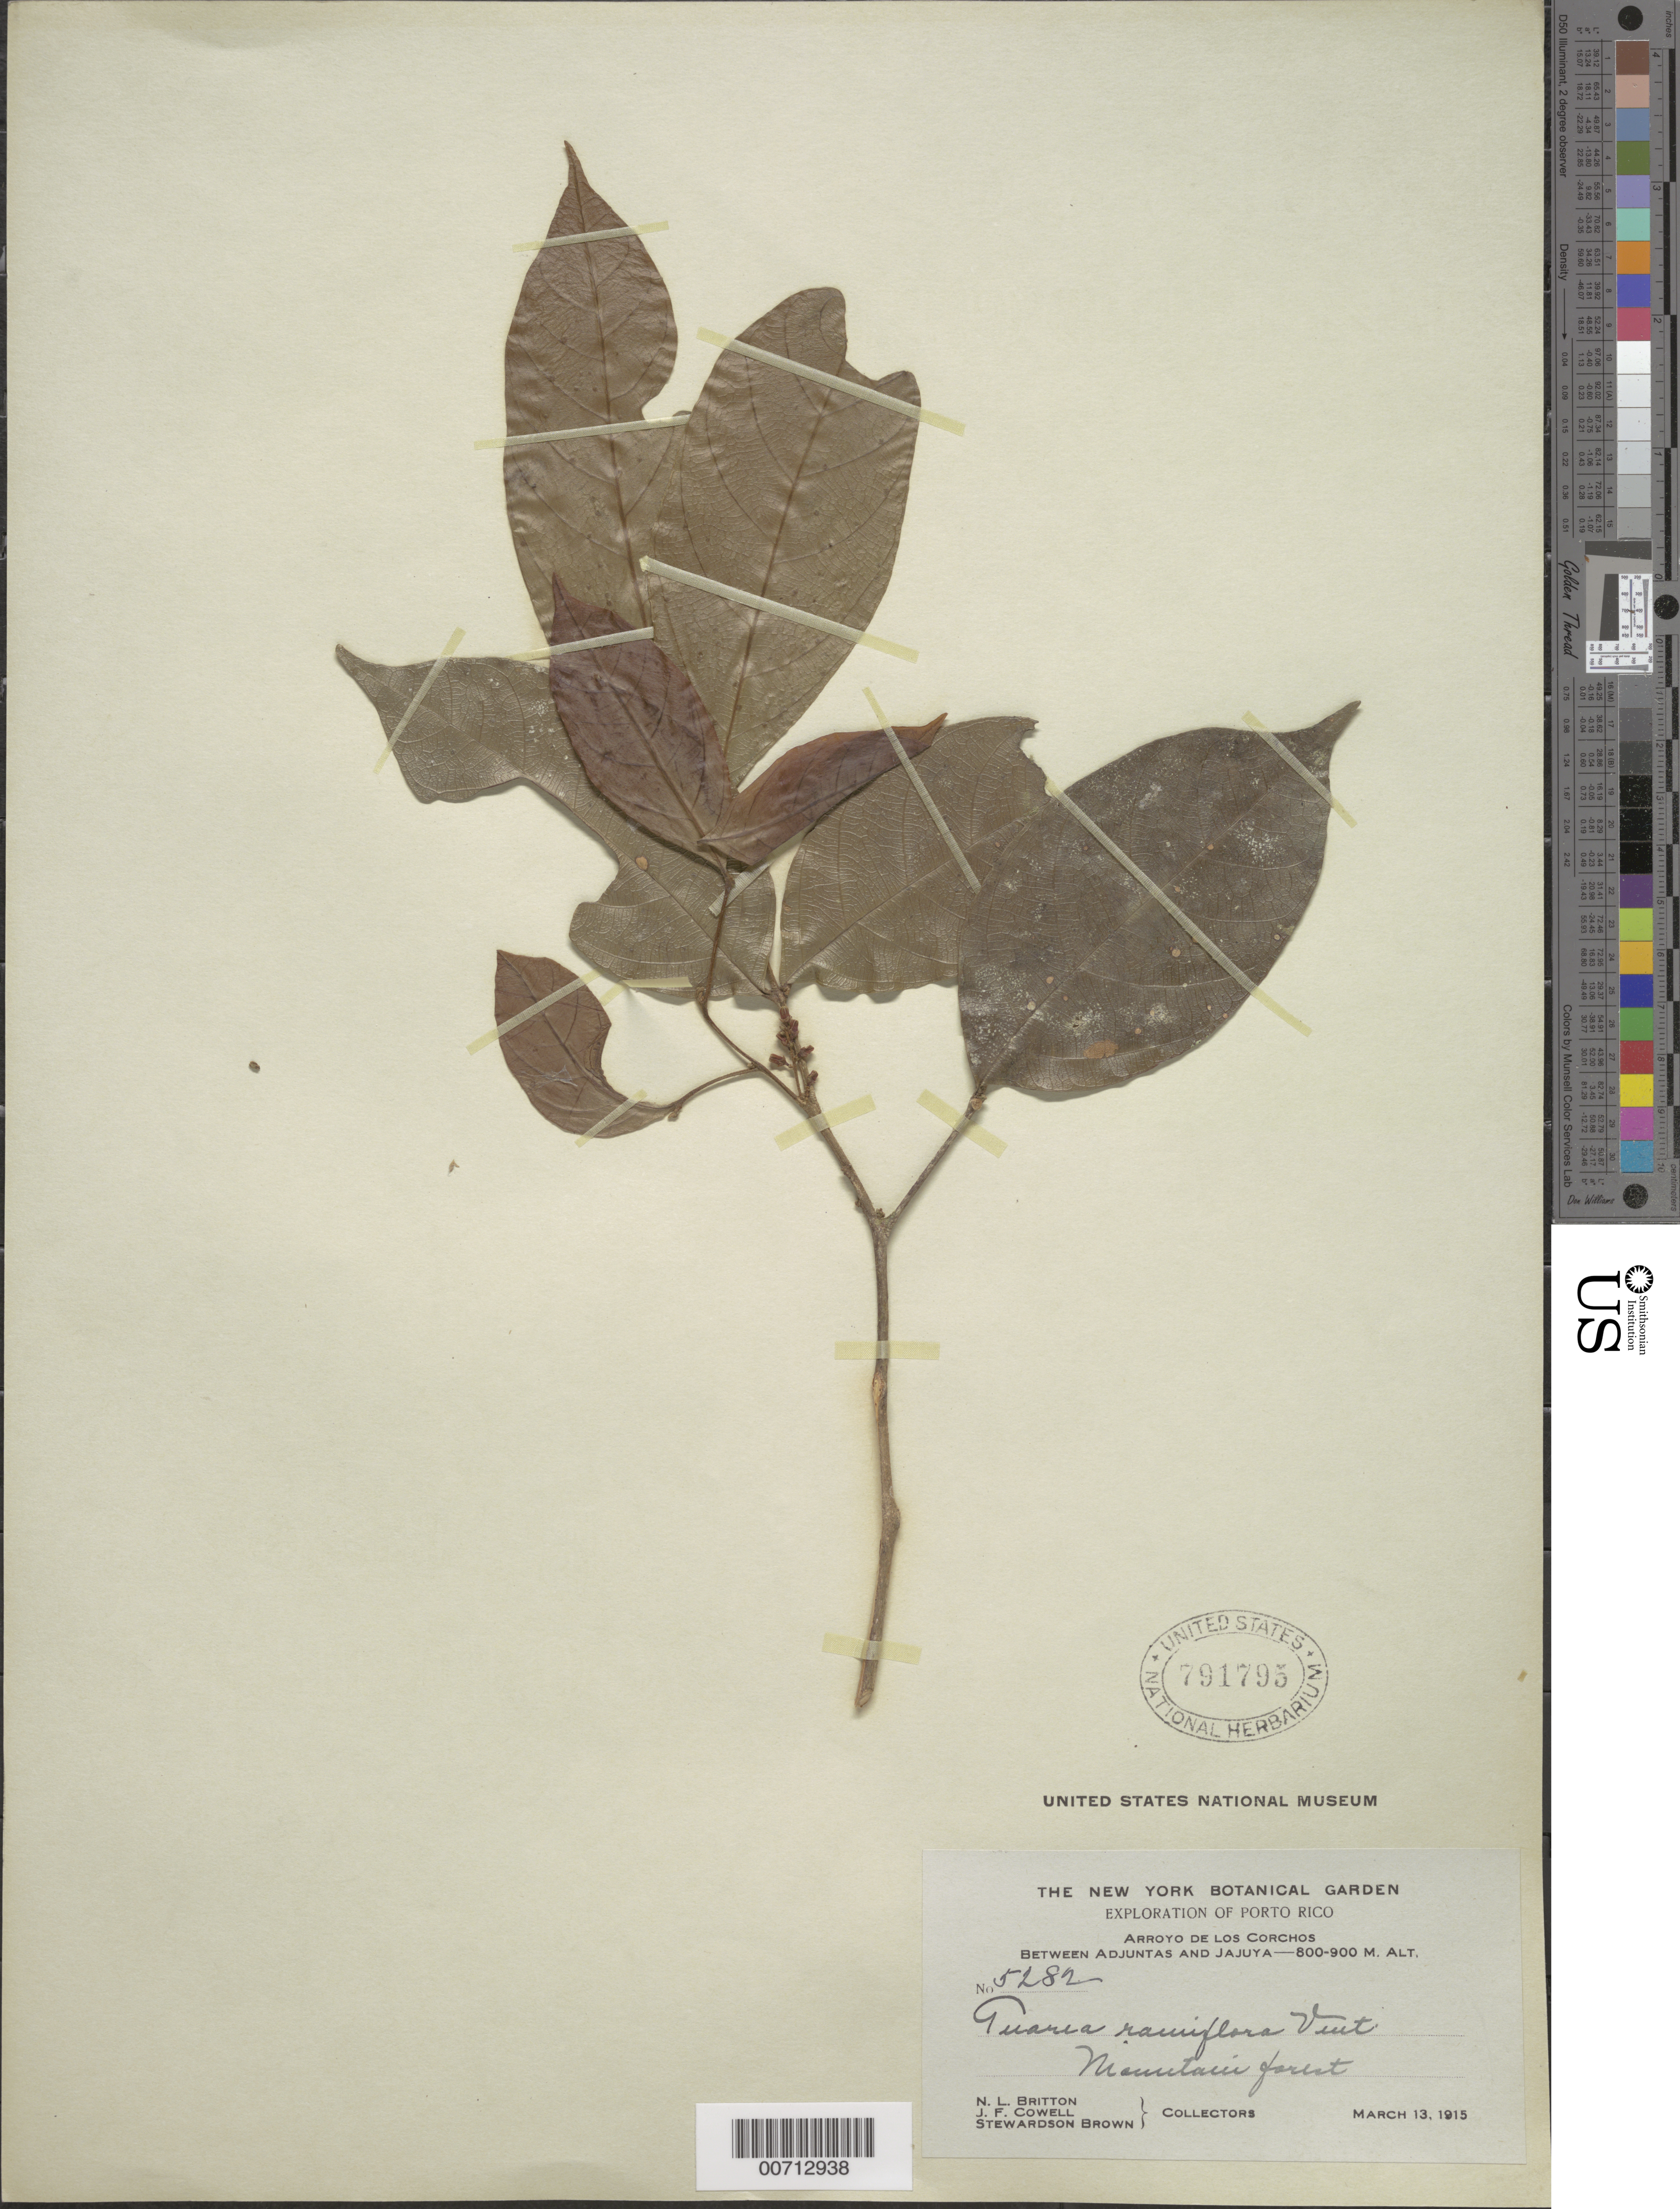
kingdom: Plantae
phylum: Tracheophyta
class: Magnoliopsida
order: Sapindales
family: Meliaceae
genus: Guarea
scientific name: Guarea ramiflora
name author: Vent.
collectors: N. Britton, J. F. Cowell & S. Brown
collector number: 5282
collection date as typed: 13 Mar 1915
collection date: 1915-03-13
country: Puerto Rico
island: Greater Antilles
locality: Arroyo de los Corchos, btw Adjuntas and Jajuya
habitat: Mountain forest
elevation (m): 800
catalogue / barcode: US 791795